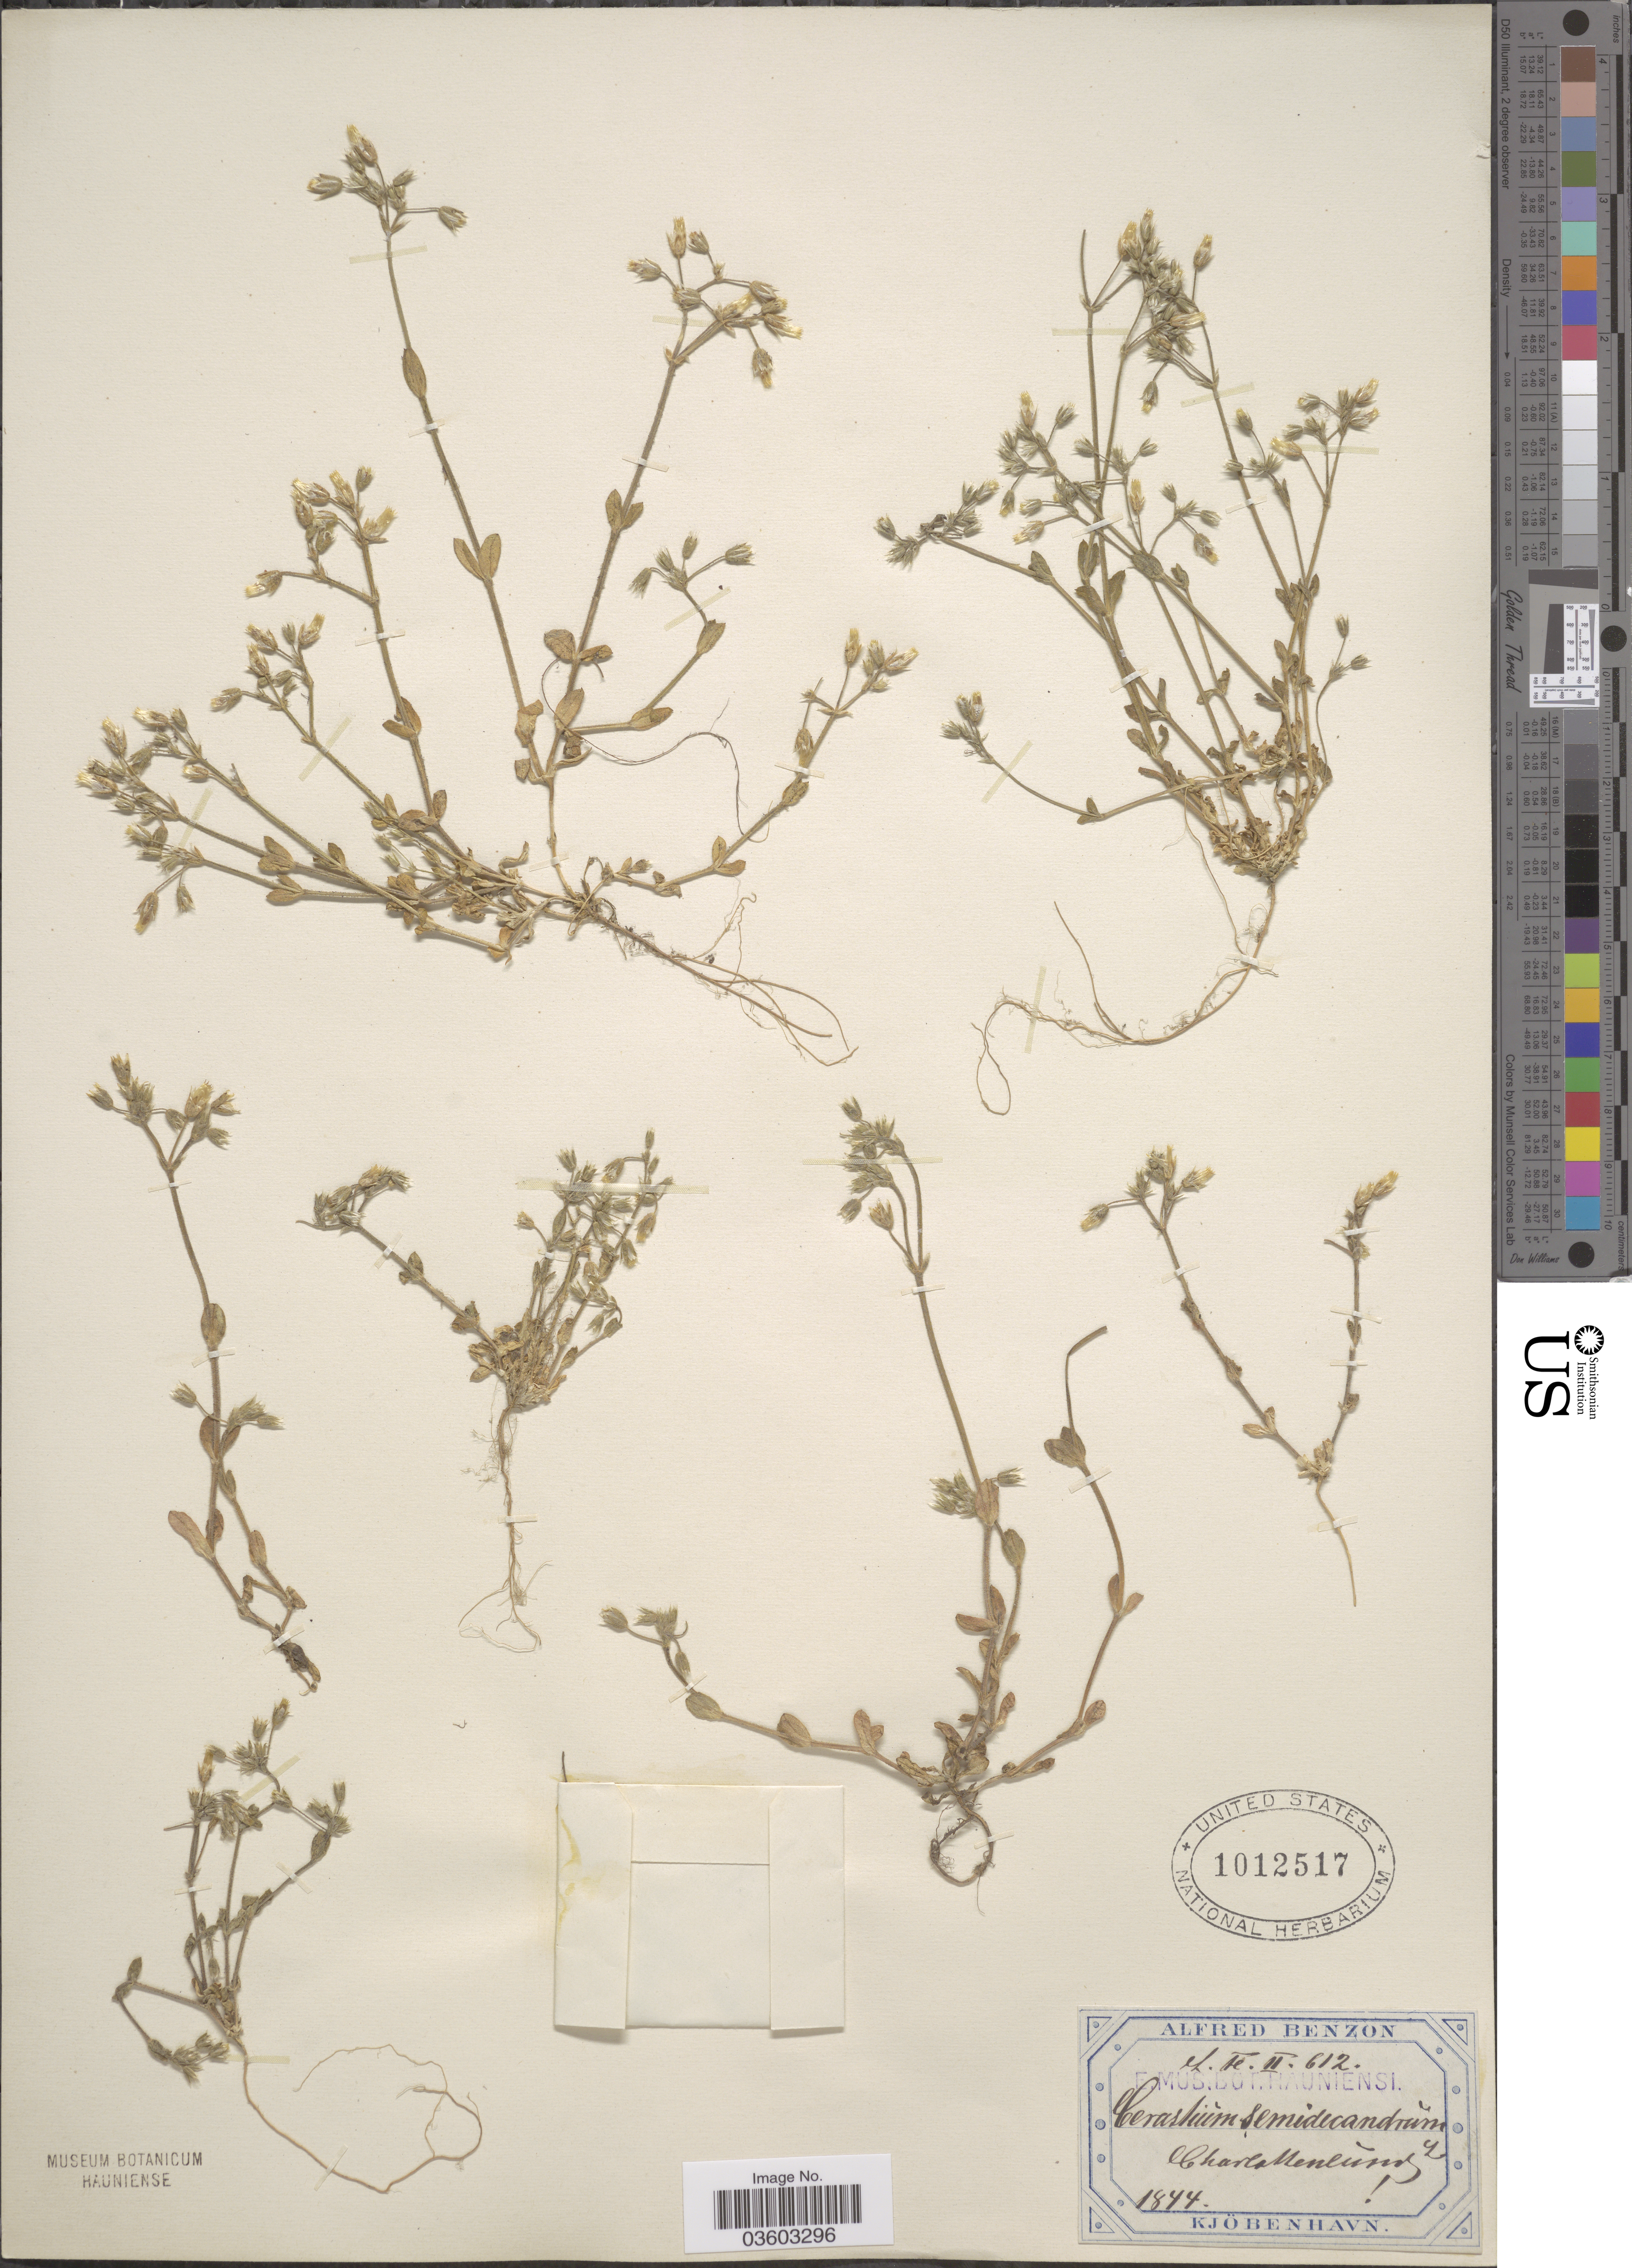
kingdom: Plantae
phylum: Tracheophyta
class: Magnoliopsida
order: Caryophyllales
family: Caryophyllaceae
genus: Cerastium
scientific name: Cerastium semidecandrum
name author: L.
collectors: A. Benzon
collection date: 1844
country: Denmark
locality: Charlottenlund.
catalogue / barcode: US 1012517